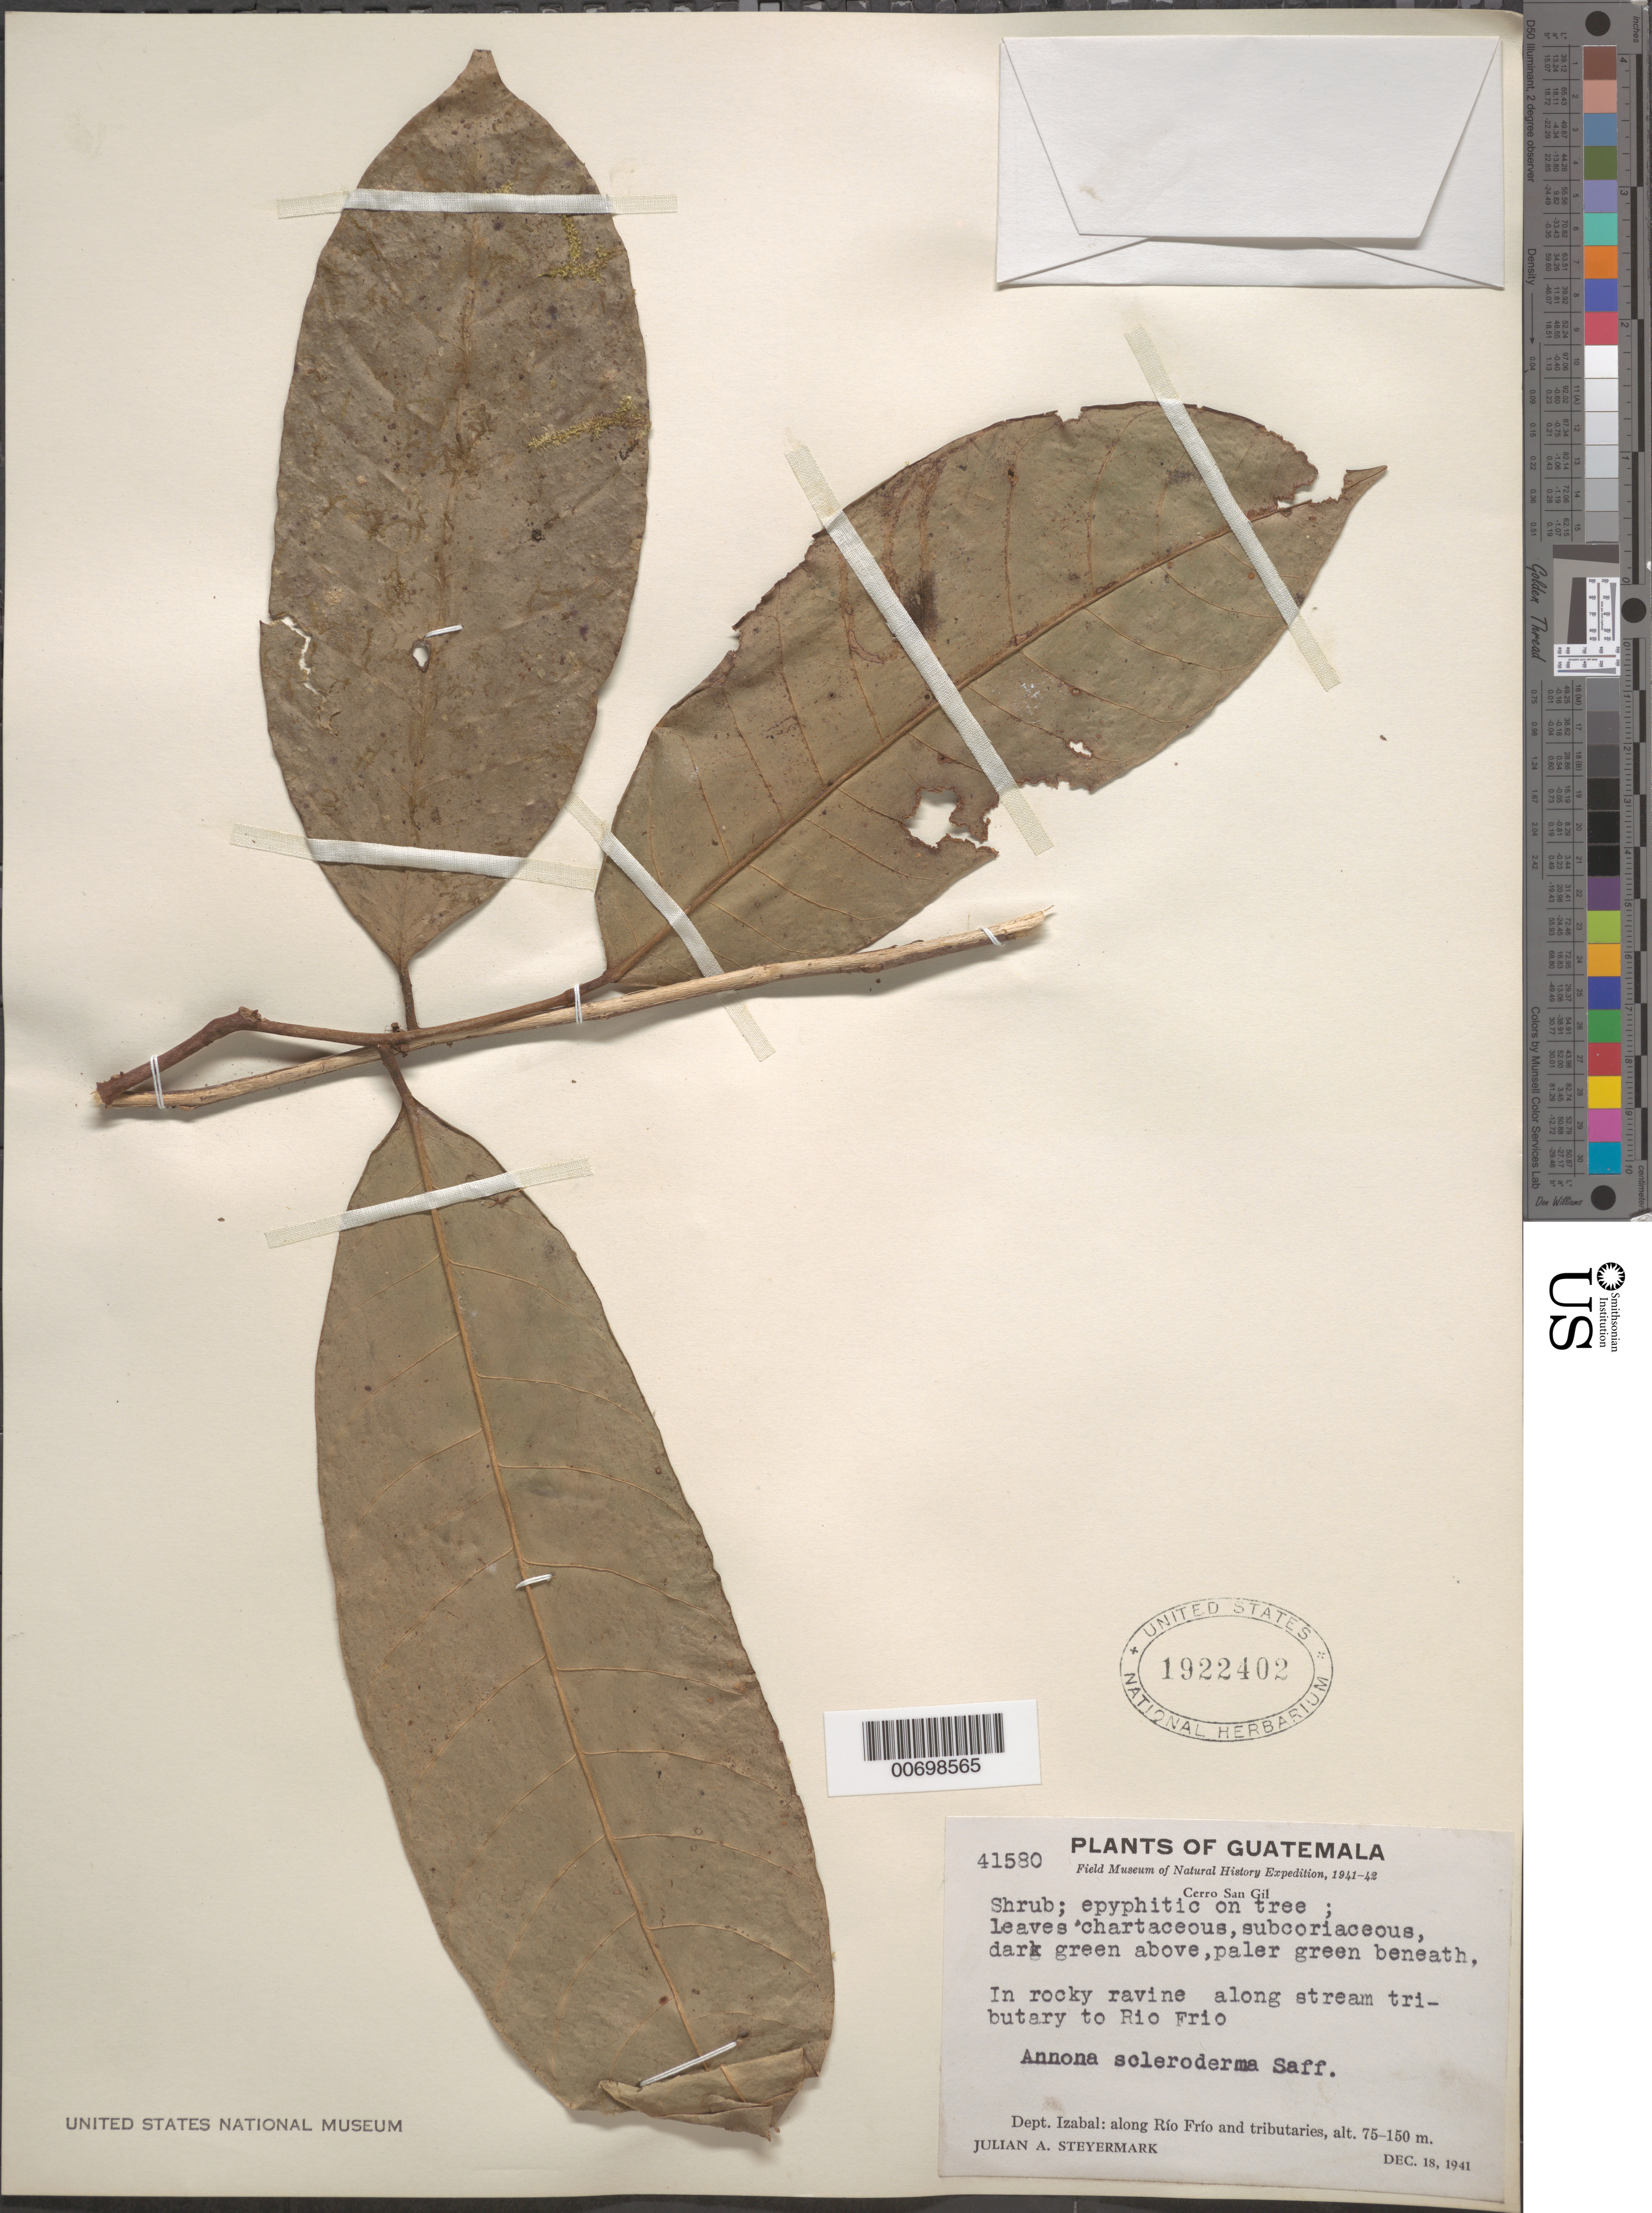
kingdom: Plantae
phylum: Tracheophyta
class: Magnoliopsida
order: Magnoliales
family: Annonaceae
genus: Annona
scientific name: Annona scleroderma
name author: Saff.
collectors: J. Steyermark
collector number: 41580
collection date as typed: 18 Dec 1941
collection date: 1941-12-18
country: Guatemala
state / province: Izabal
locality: Cerro San Gil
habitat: In rocky ravine along stream tributary to Rio Frio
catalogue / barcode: US 1922402